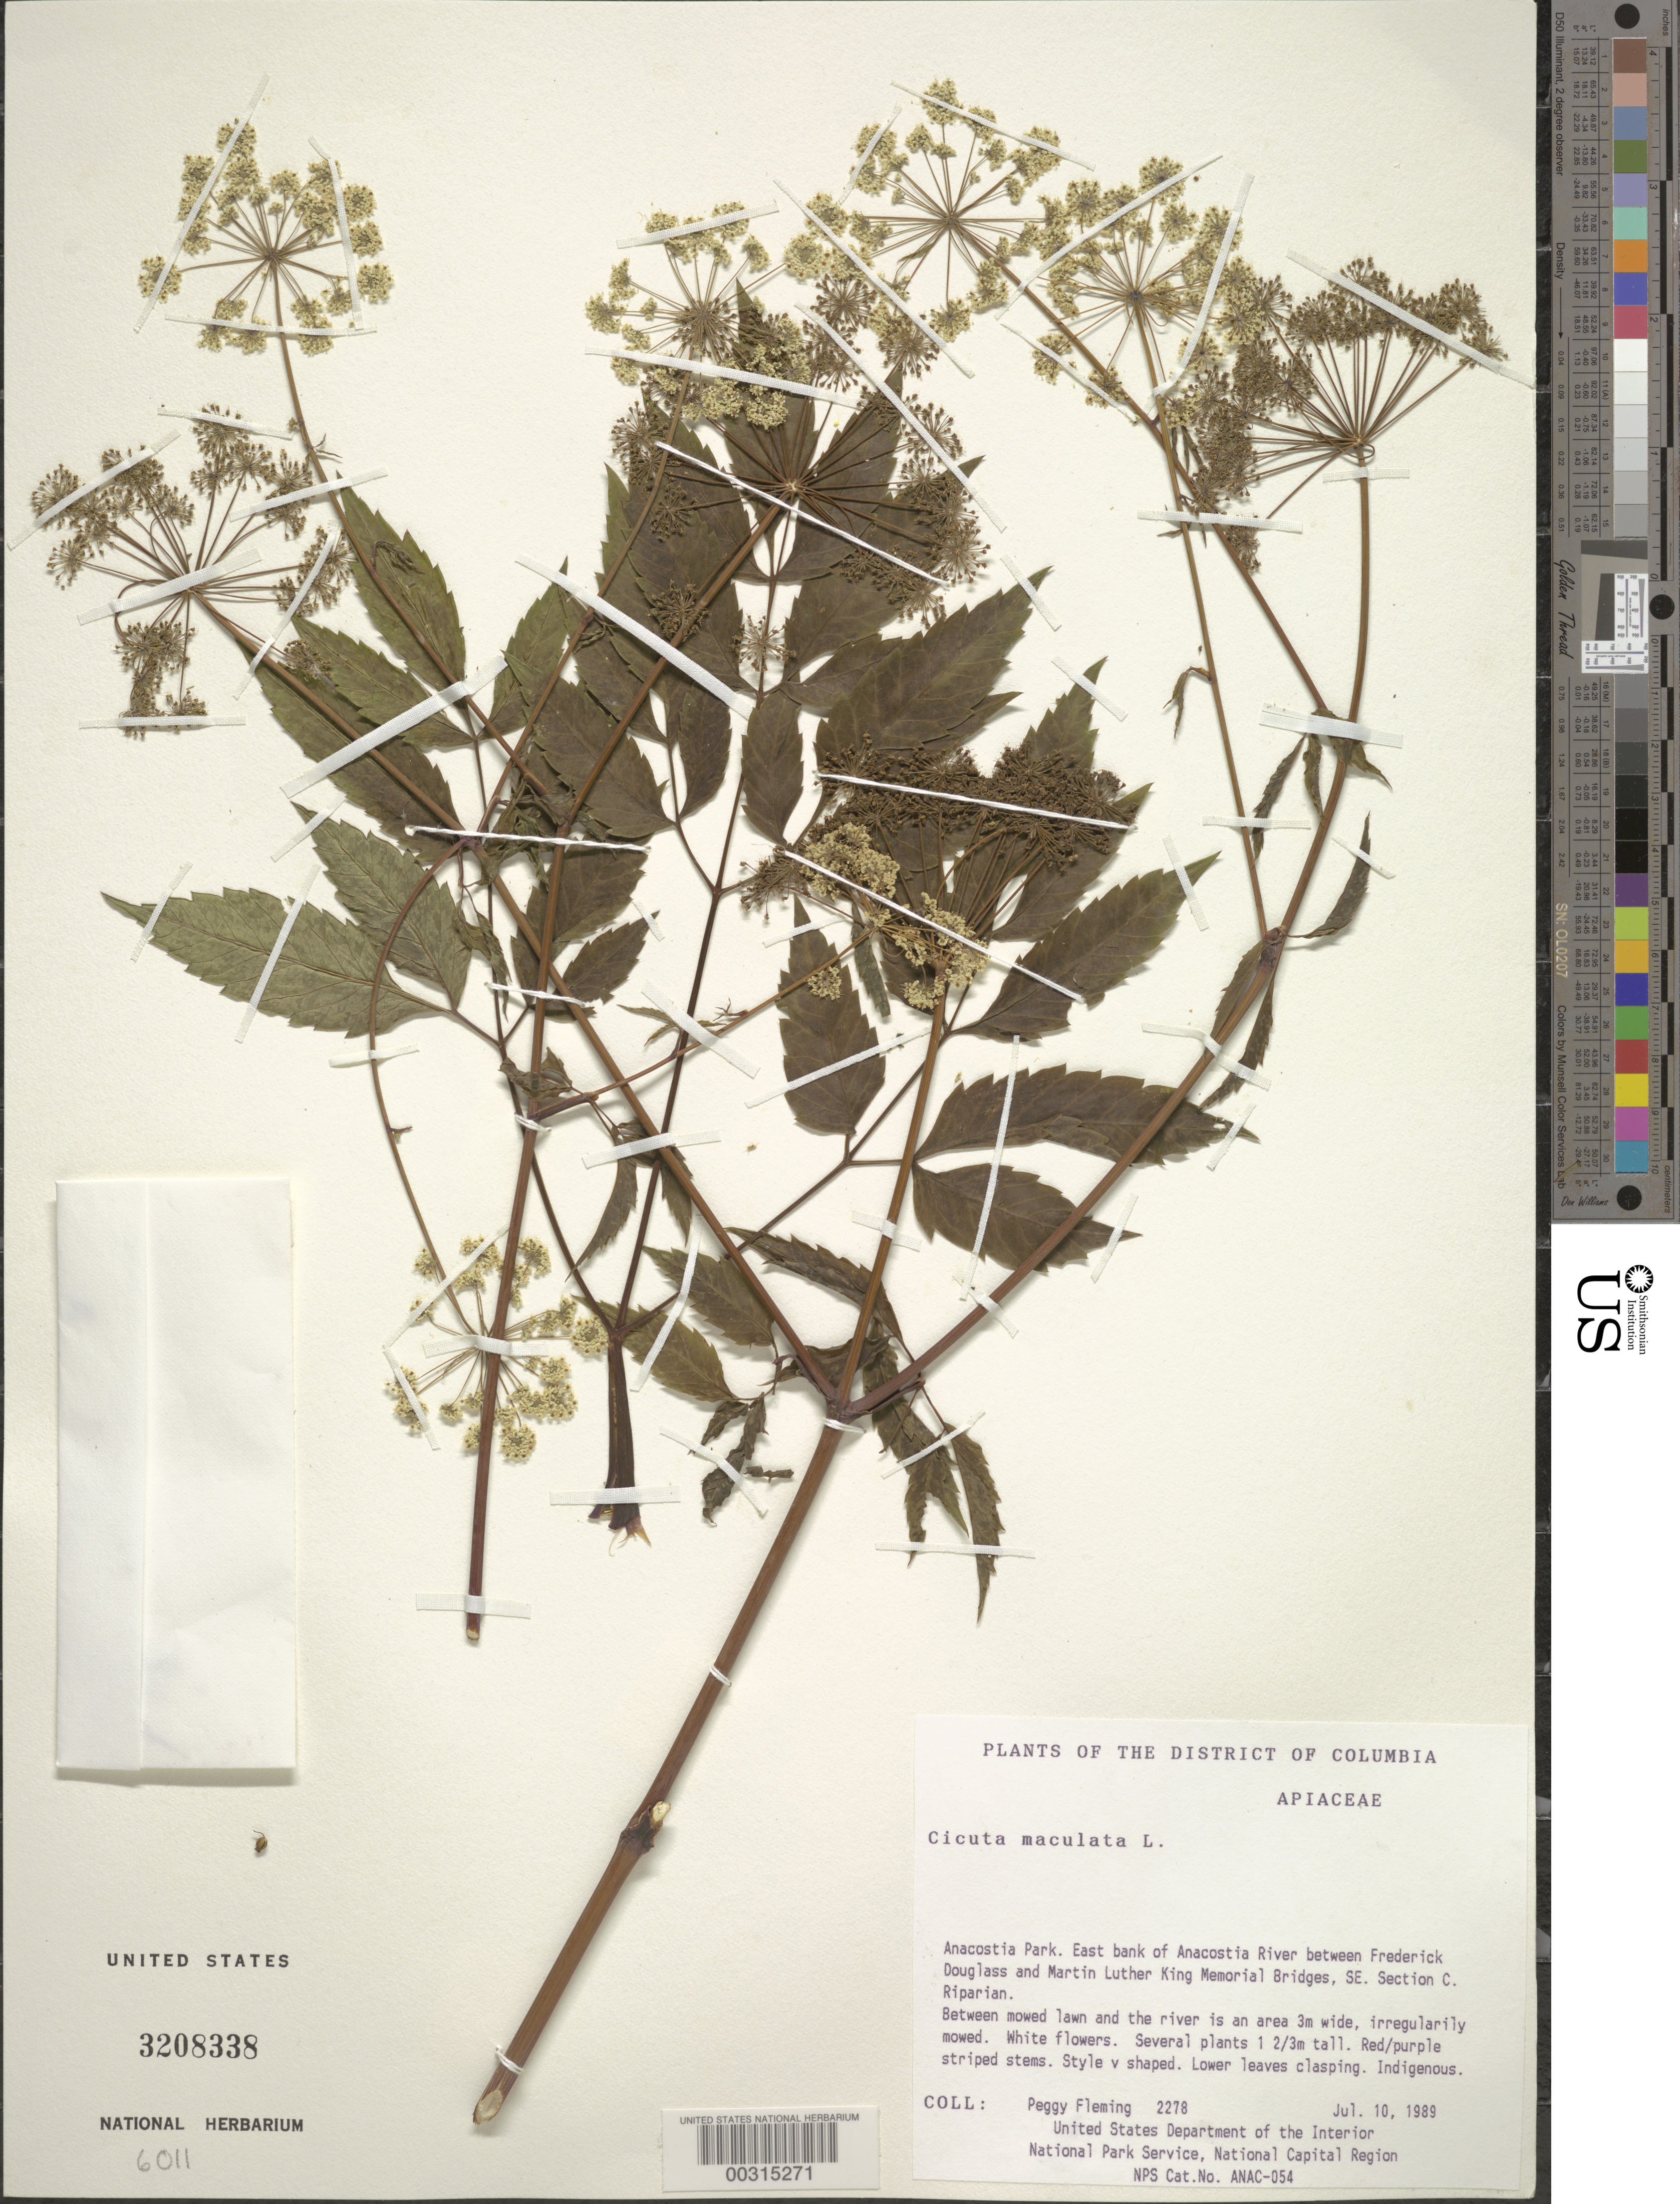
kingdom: Plantae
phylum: Tracheophyta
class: Magnoliopsida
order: Apiales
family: Apiaceae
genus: Cicuta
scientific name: Cicuta maculata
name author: L.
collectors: P. Fleming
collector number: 2278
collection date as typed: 10 Jul 1989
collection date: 1989-07-10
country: United States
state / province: District of Columbia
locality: Anacostia Park, E bank of Anacostia River between Frederick Douglass and Martin Luther King Memorial Bridges, SE Section C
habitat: Between mowed lawn and river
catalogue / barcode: US 3208338